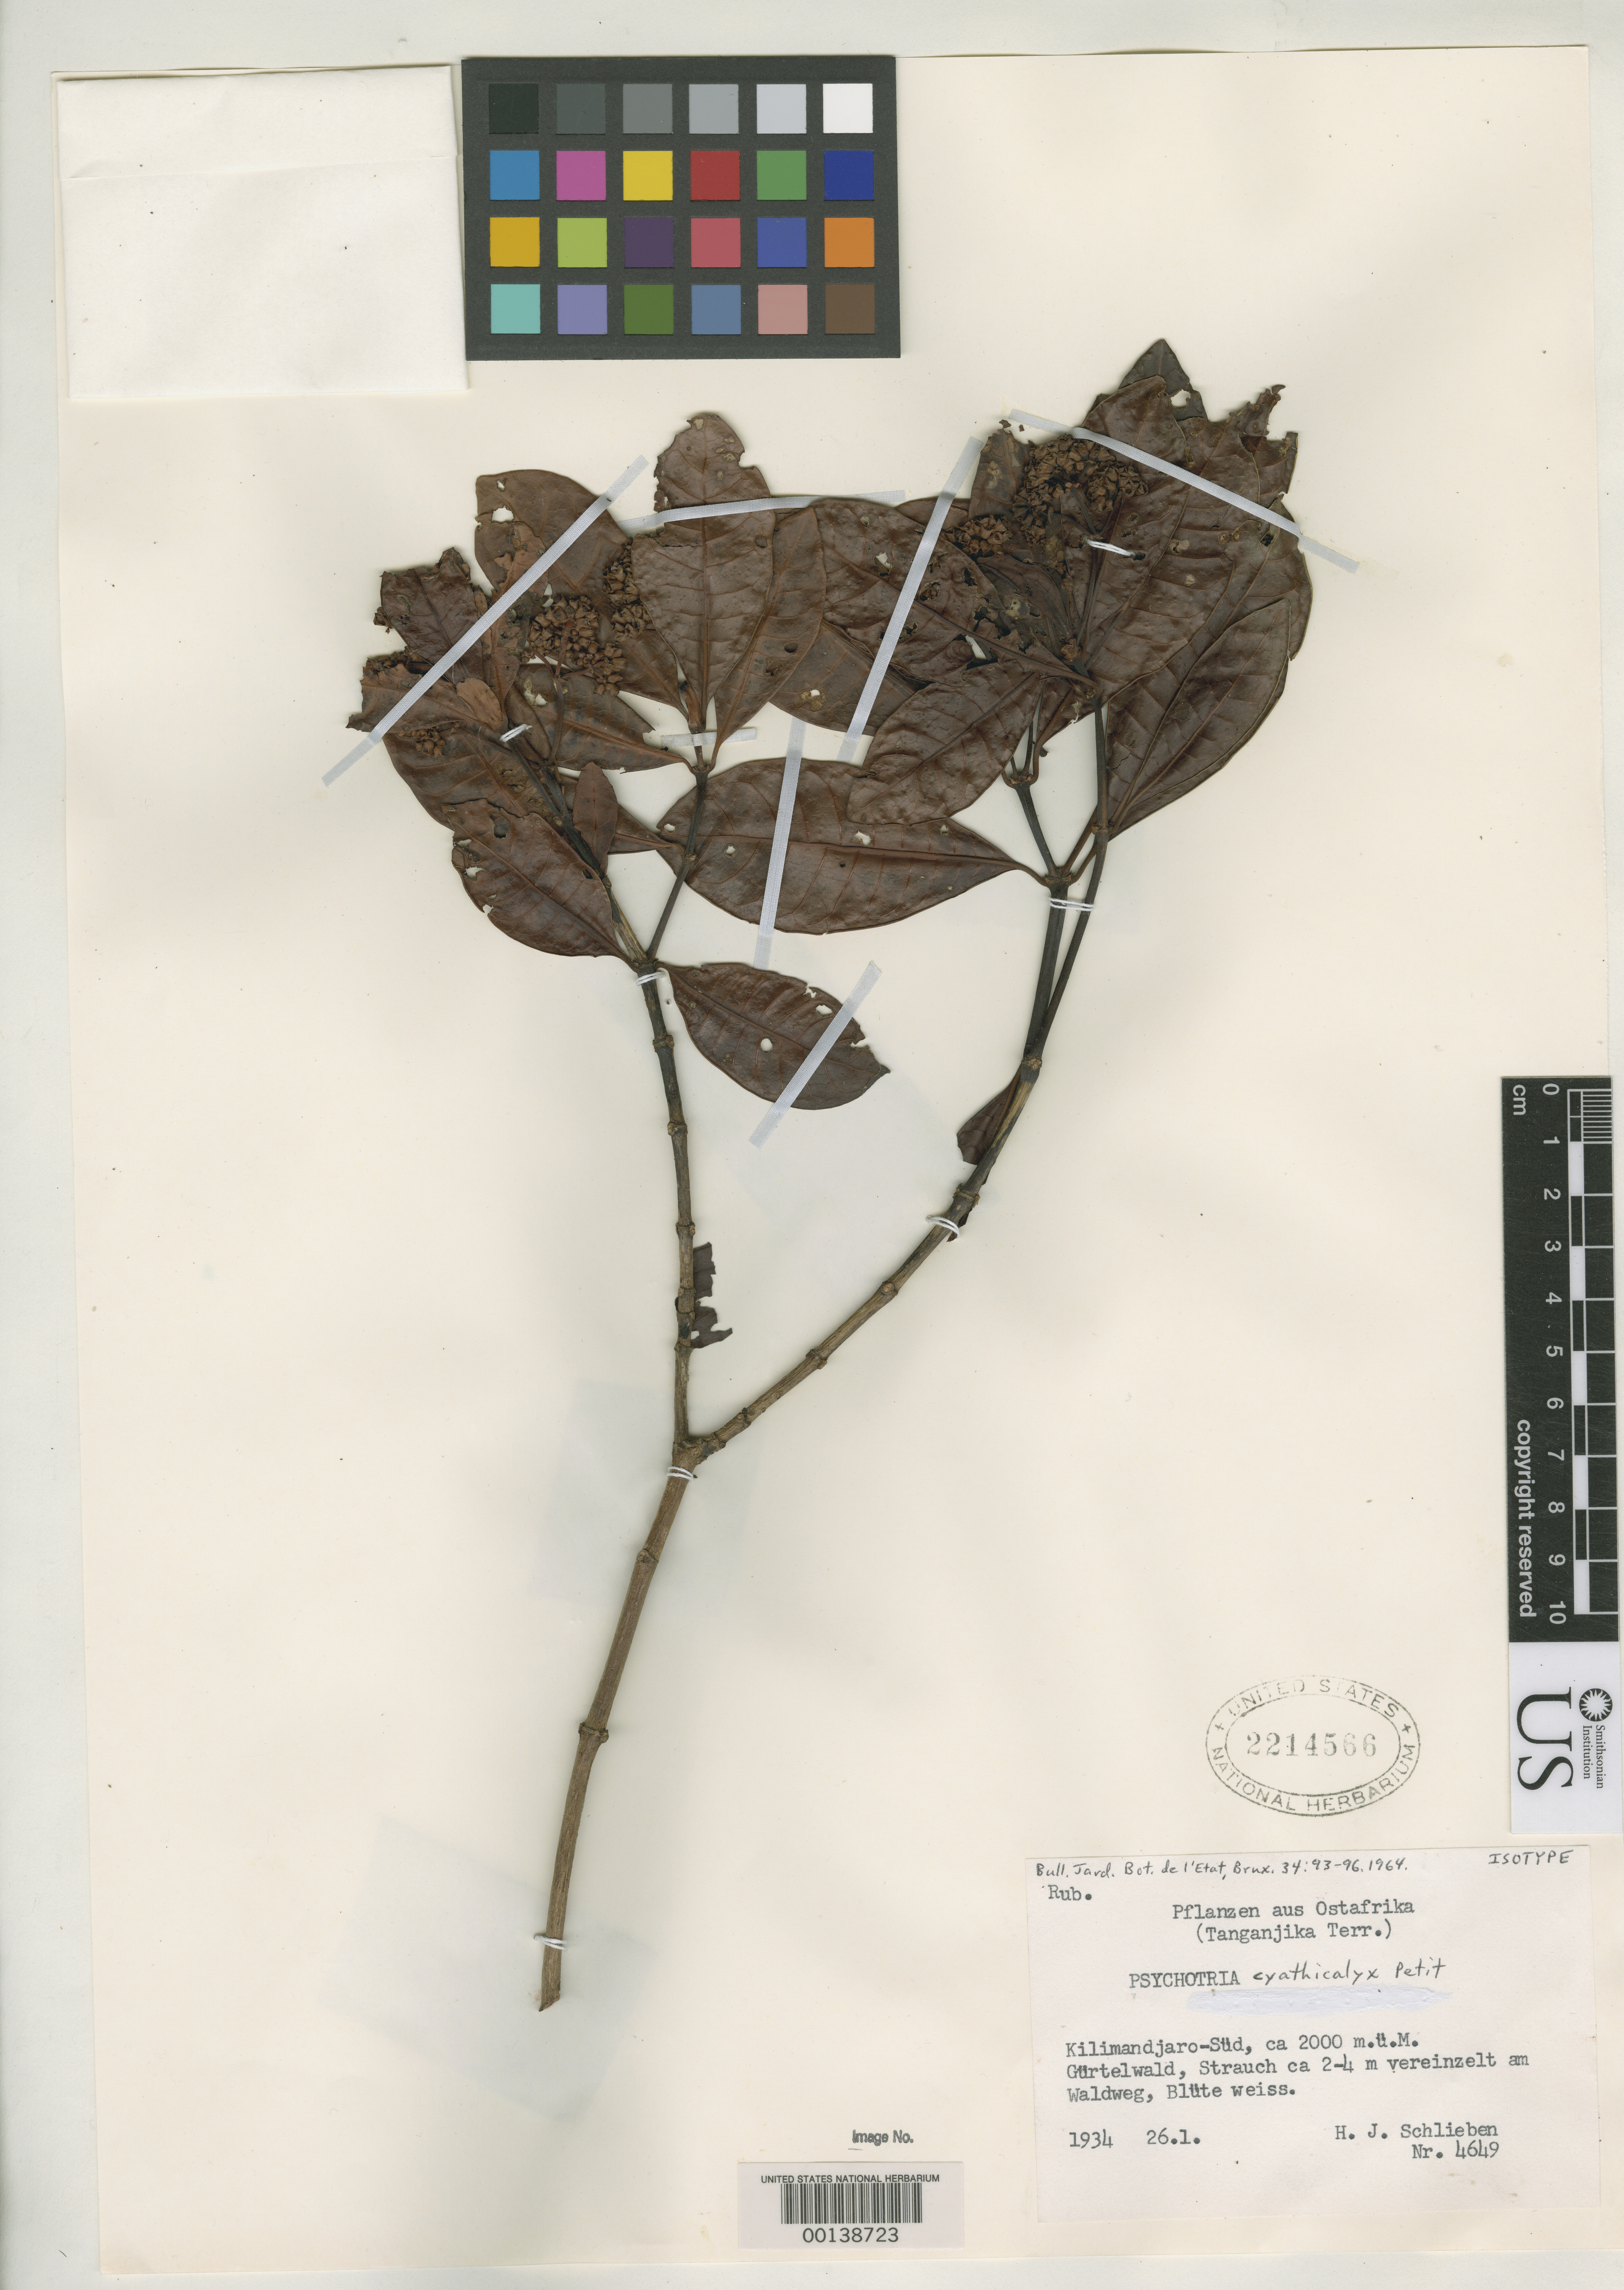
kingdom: Plantae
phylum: Tracheophyta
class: Magnoliopsida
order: Gentianales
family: Rubiaceae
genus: Psychotria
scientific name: Psychotria cyathicalyx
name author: Petit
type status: Isotype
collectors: H. J. Schlieben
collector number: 4649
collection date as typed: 26 Jan 1934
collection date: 1934-01-26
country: Tanzania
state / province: Kilimanjaro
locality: Gurtelwazld.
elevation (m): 2000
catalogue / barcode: US 2214566